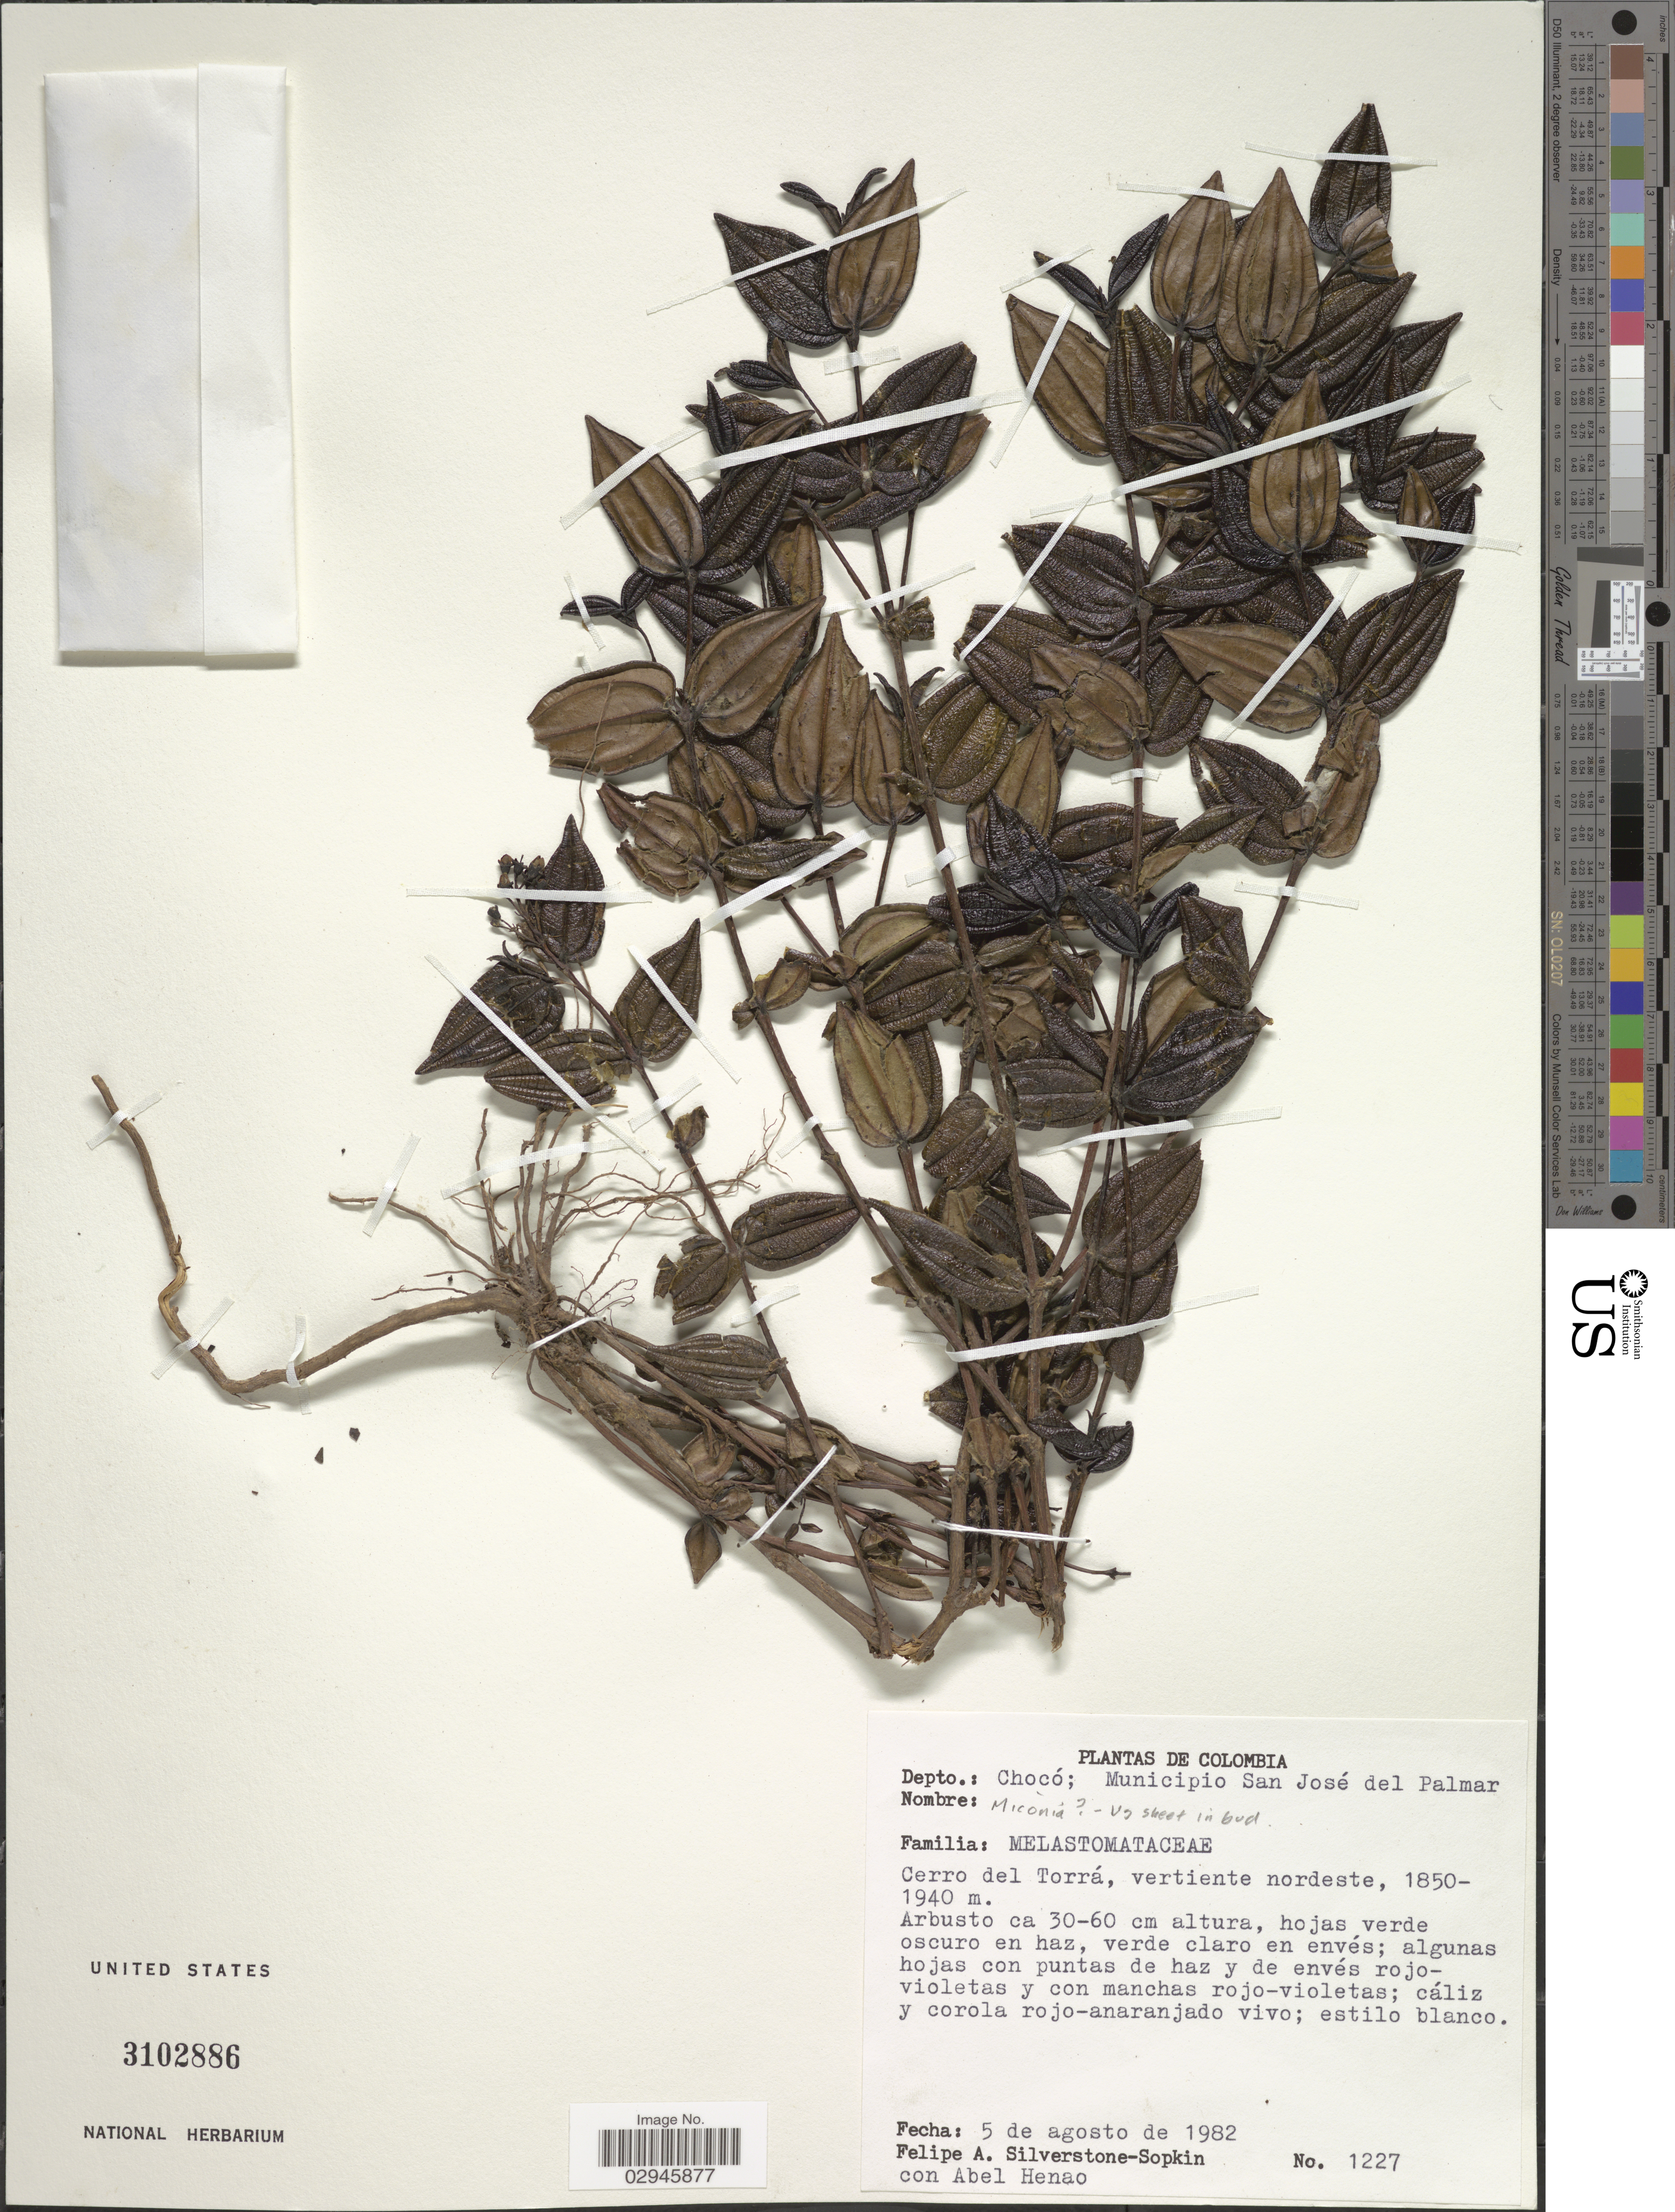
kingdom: Plantae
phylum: Tracheophyta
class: Magnoliopsida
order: Myrtales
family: Melastomataceae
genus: Killipia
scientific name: Killipia sp.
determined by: Posada- Herrera, F. M.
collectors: P. A. Silverstone-Sopkin & A. Henao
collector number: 1227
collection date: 1982-08-05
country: Colombia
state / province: Chocó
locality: Depto.: Chocó; Municipio San José del Palmar. Cerro del Torrá, vertiente nordeste.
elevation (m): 1850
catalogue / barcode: US 3102886